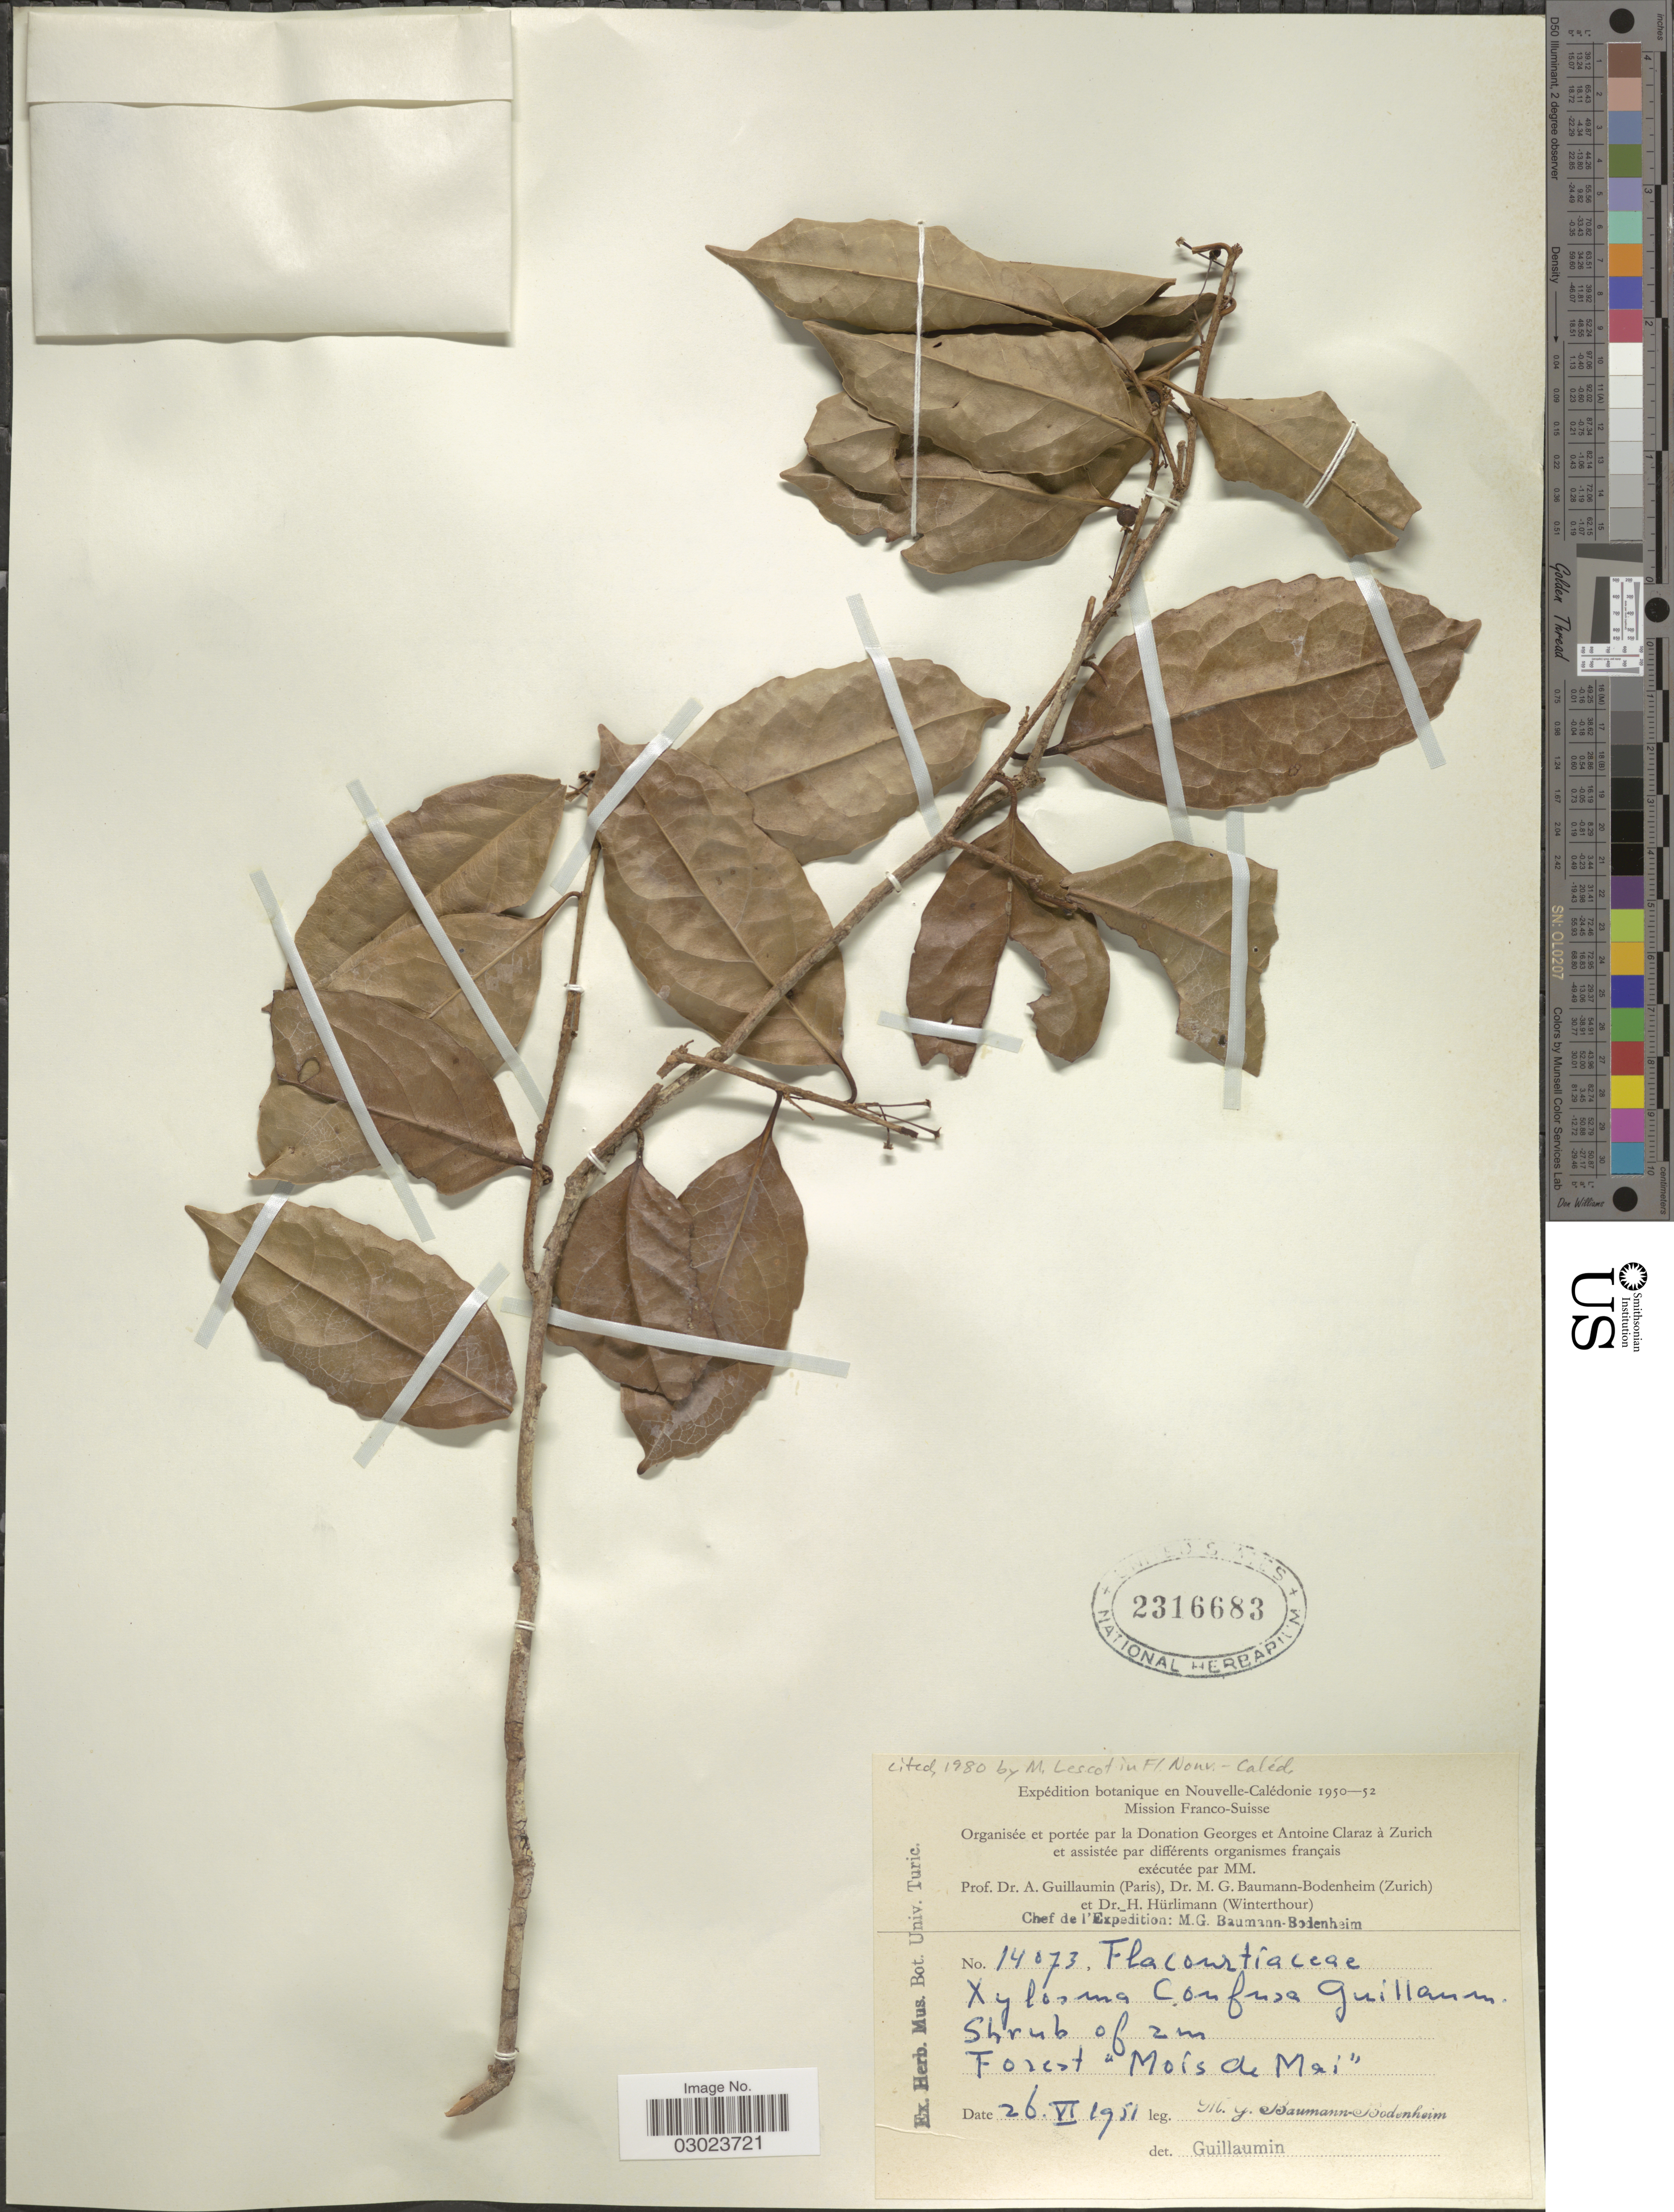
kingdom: Plantae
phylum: Tracheophyta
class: Magnoliopsida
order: Malpighiales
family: Salicaceae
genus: Xylosma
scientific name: Xylosma confusa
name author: Guillaumin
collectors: M. G. Baumann-Bodenheim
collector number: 14073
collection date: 1951-06-26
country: New Caledonia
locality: Nouvelle-Calédonie. Franco-Suisse. Forest "Mois de Mai".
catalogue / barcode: US 2316683